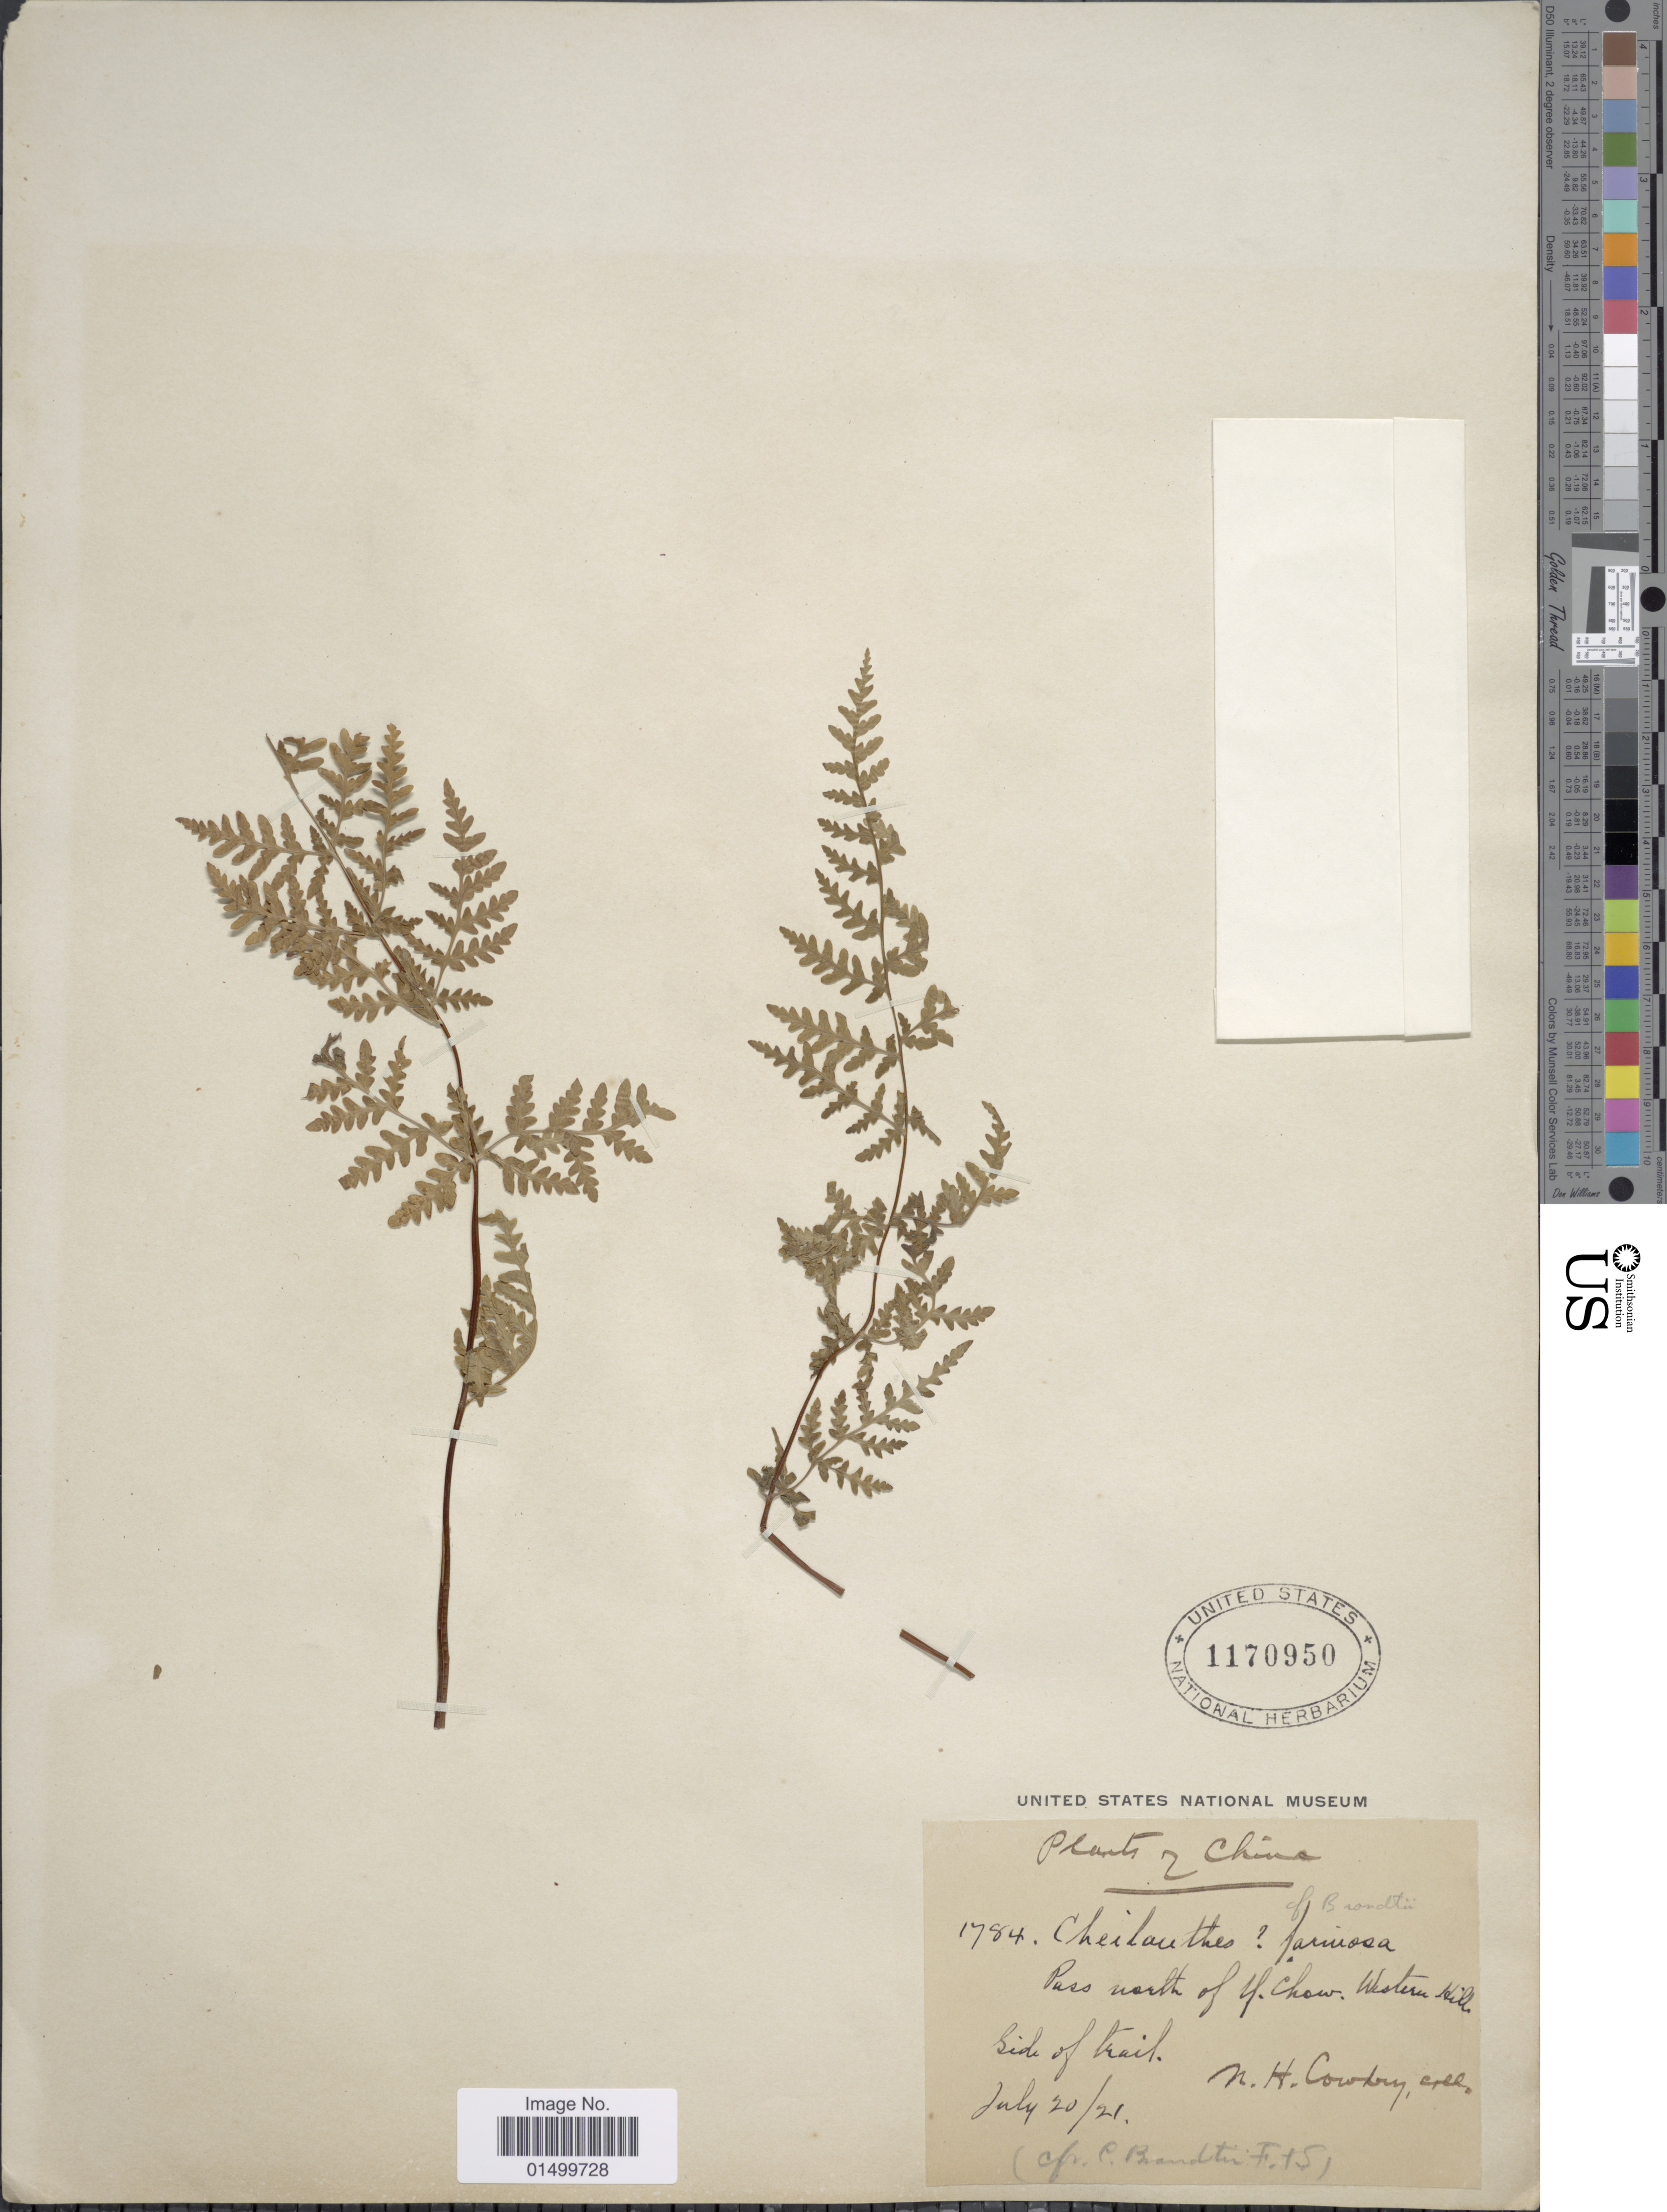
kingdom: Plantae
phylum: Tracheophyta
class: Polypodiopsida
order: Polypodiales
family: Pteridaceae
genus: Cheilanthes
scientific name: Cheilanthes sp.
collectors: N. H. Cowdry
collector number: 1784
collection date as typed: Transcribed d/m/y: 20/7/21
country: China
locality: Pass north of Y. chow Western Hills , side of trail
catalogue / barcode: US 1170950